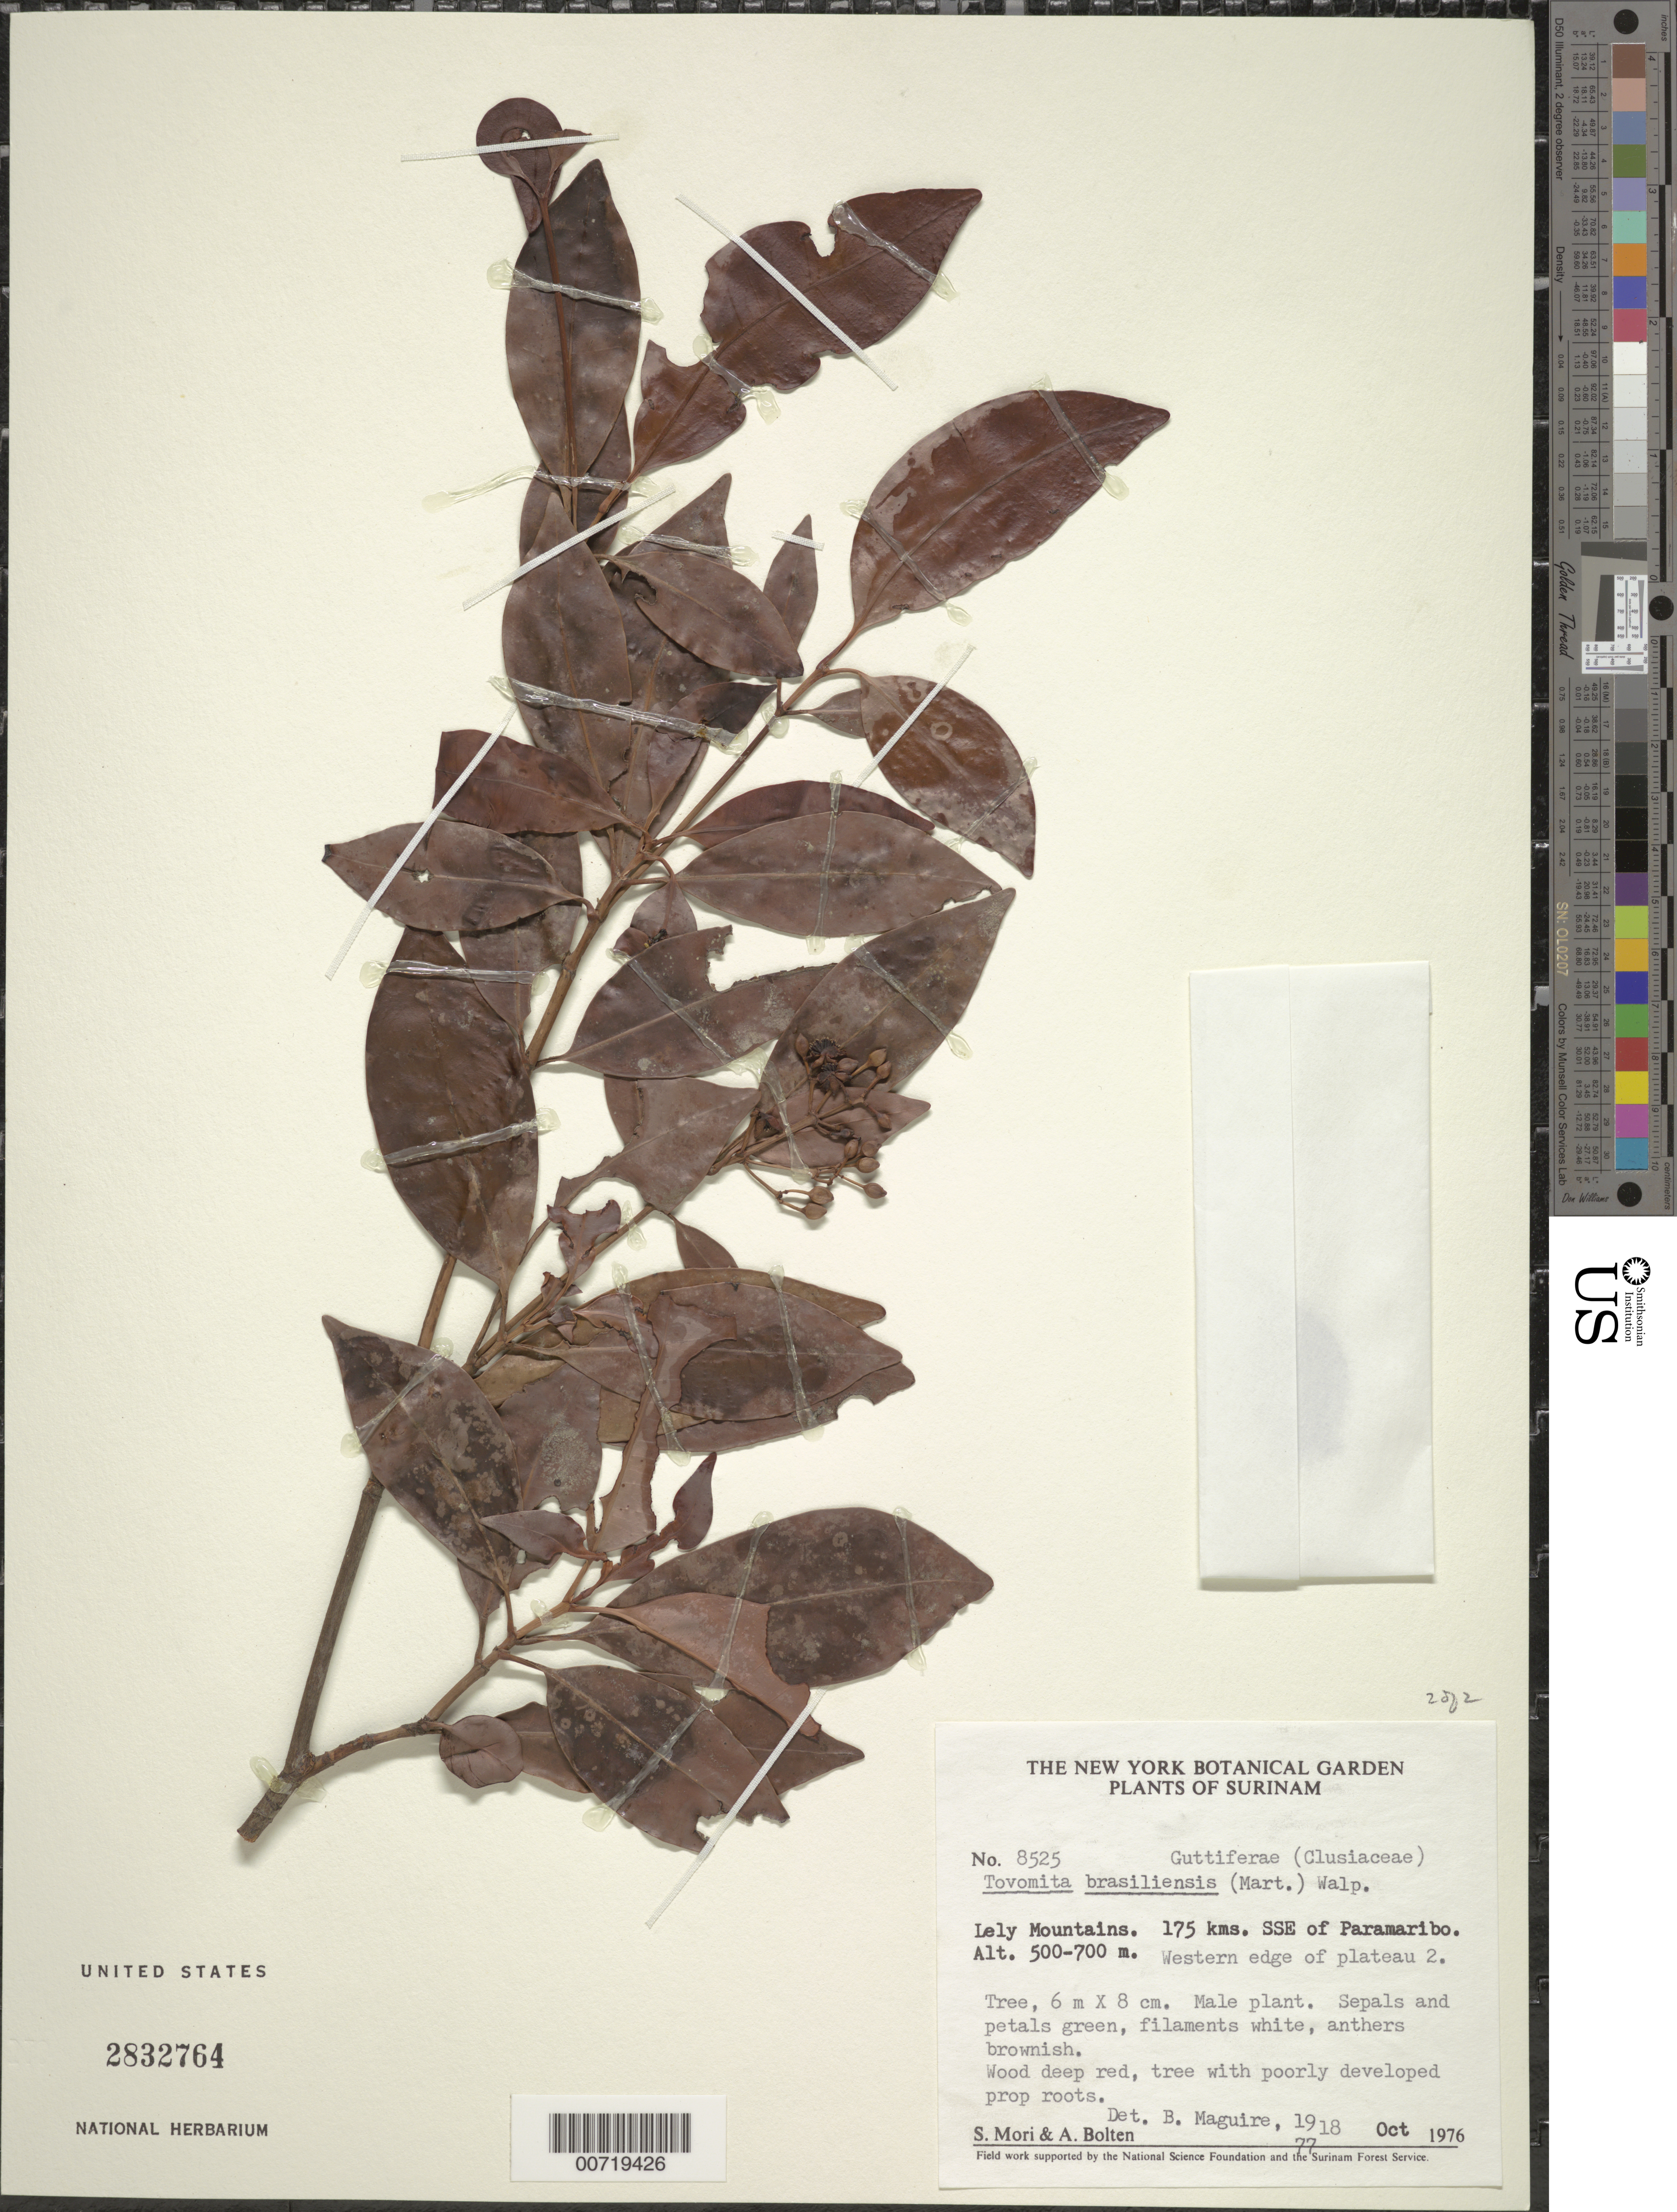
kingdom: Plantae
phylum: Tracheophyta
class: Magnoliopsida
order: Malpighiales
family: Clusiaceae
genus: Tovomita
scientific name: Tovomita brasiliensis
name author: (Mart.) Walp.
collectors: S. Mori & A. Bolten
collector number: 8525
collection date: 1976-10-18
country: Suriname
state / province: Paramaribo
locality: Lely Mountains. 175 kms. SSE of Paramaribo. Western edge of plateau 2.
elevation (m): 500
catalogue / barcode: US 2832764